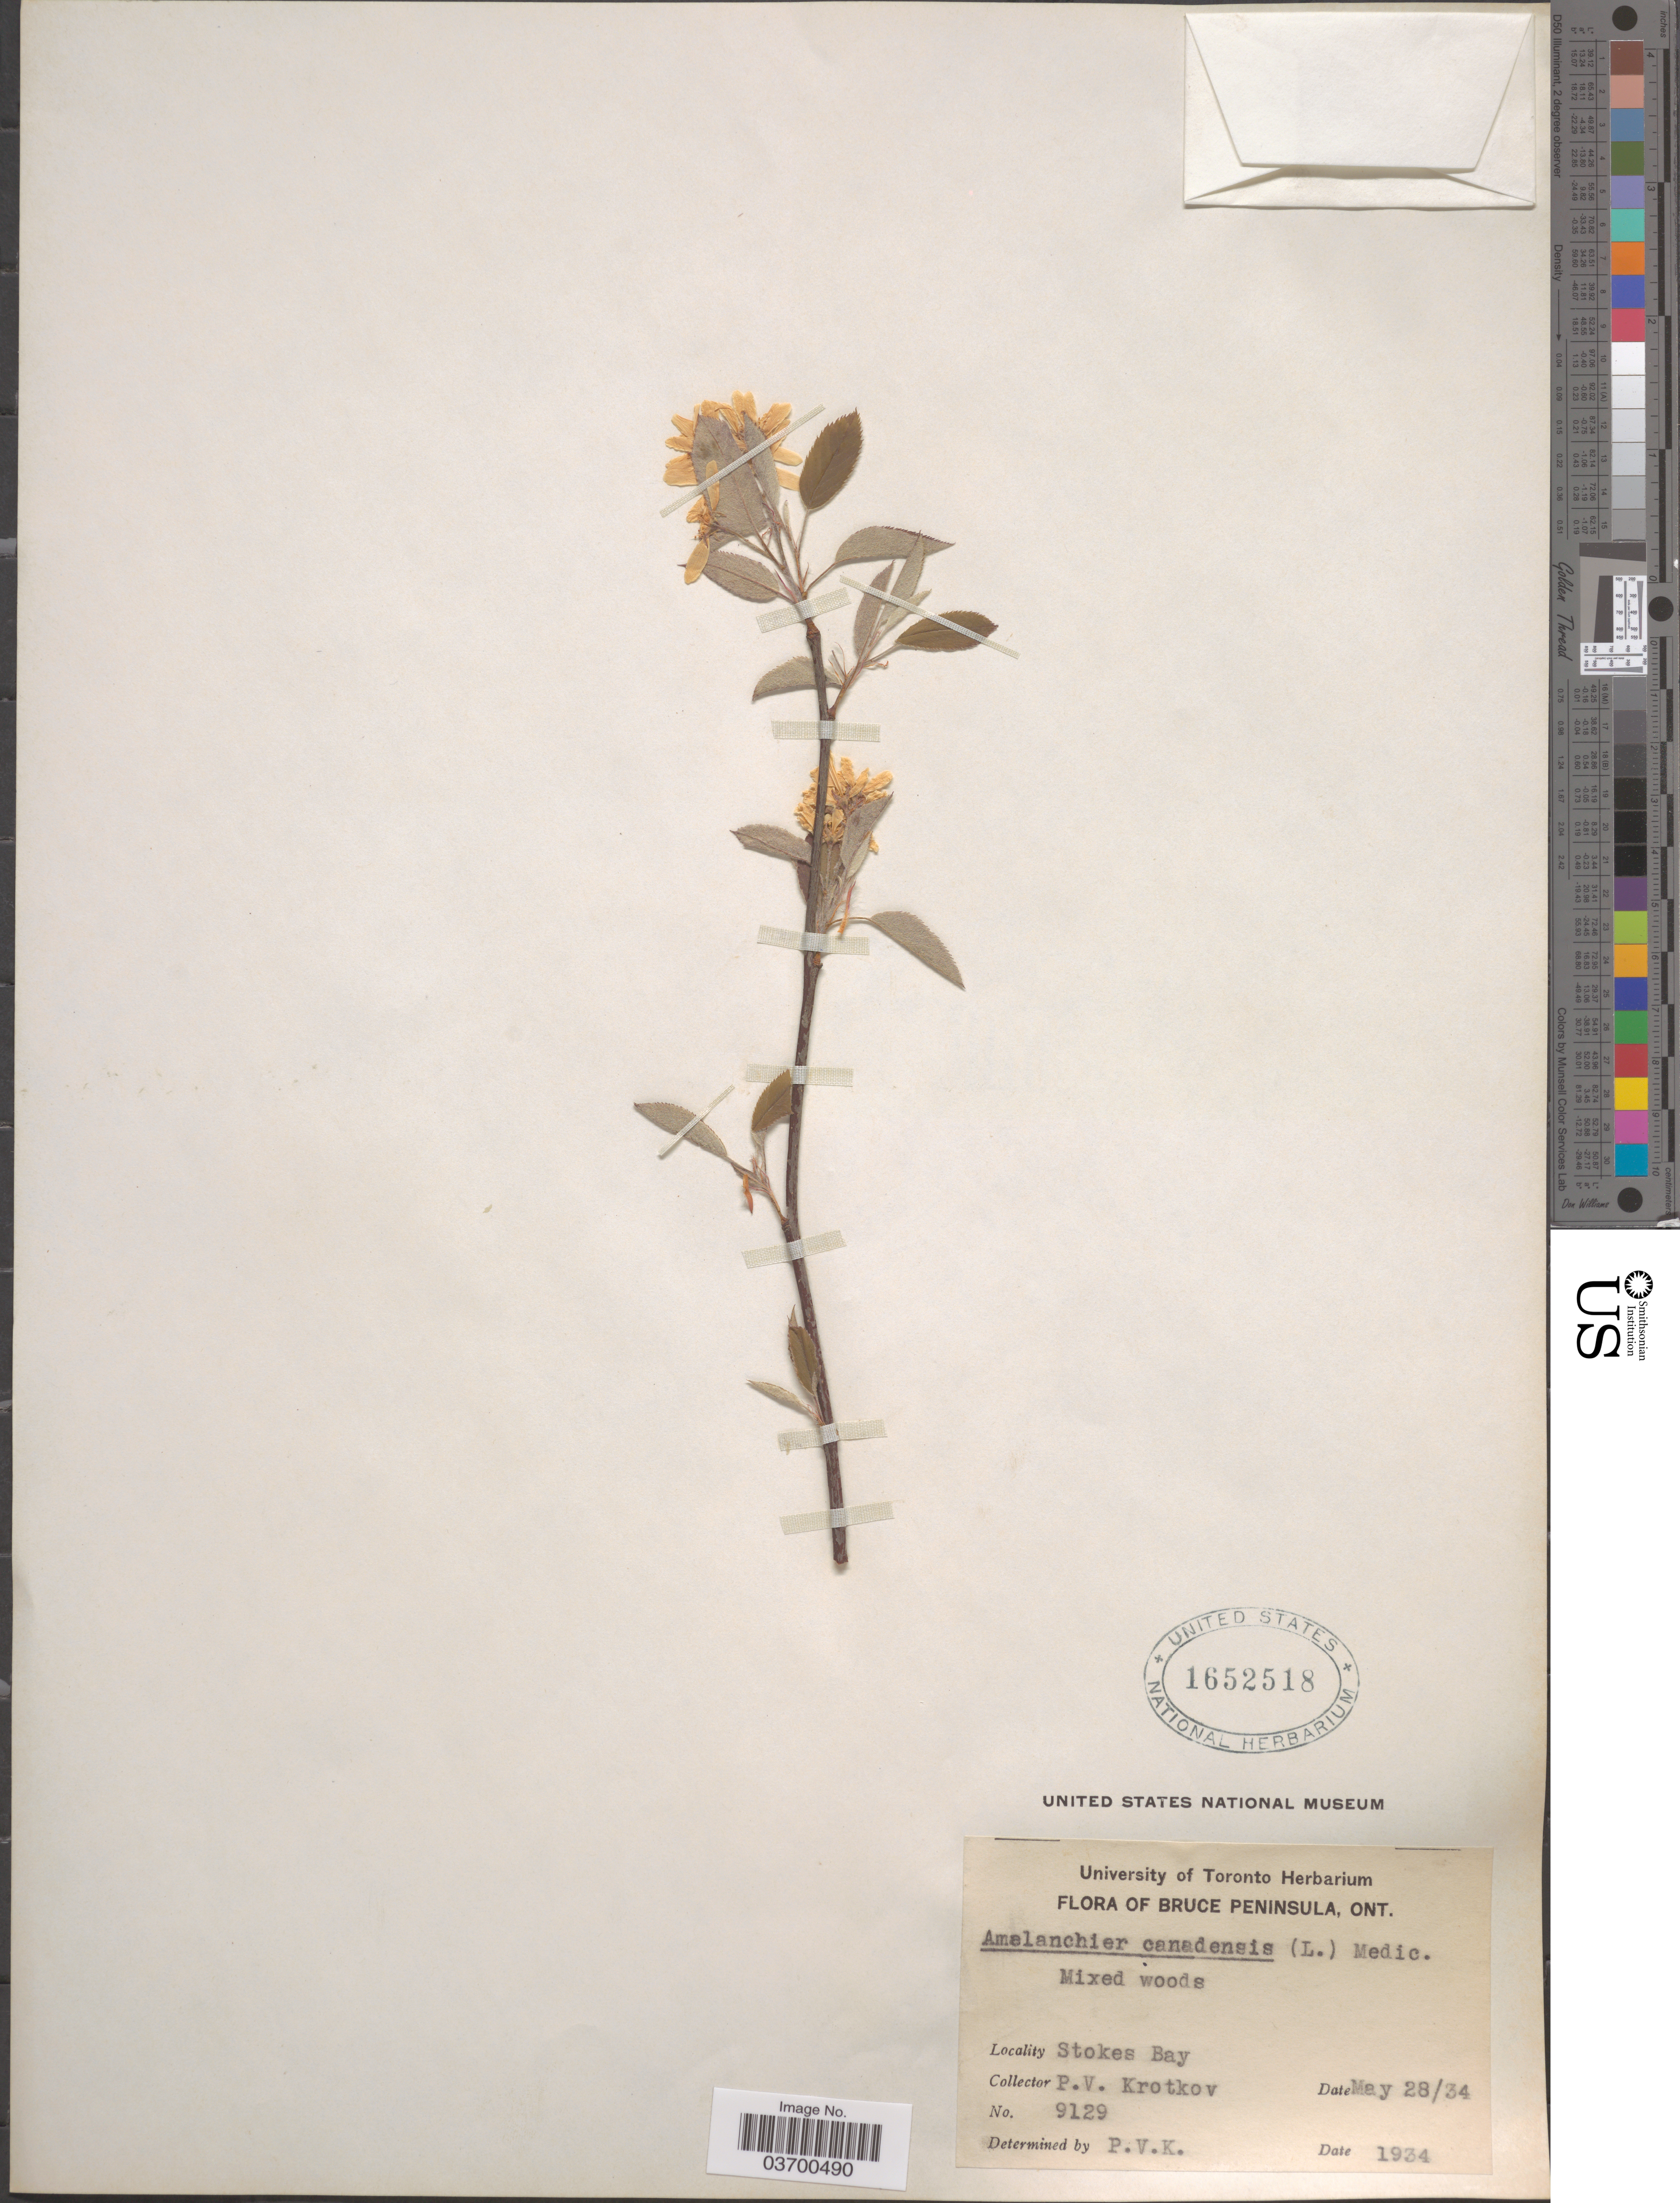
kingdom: Plantae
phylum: Tracheophyta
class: Magnoliopsida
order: Rosales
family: Rosaceae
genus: Amelanchier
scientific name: Amelanchier canadensis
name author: (L.) Medic.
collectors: P. V. Krotkov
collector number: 9129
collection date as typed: Transcribed d/m/y: 28/5/34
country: Canada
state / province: Ontario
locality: Bruce Peninsula. Stokes Bay.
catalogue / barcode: US 1652518